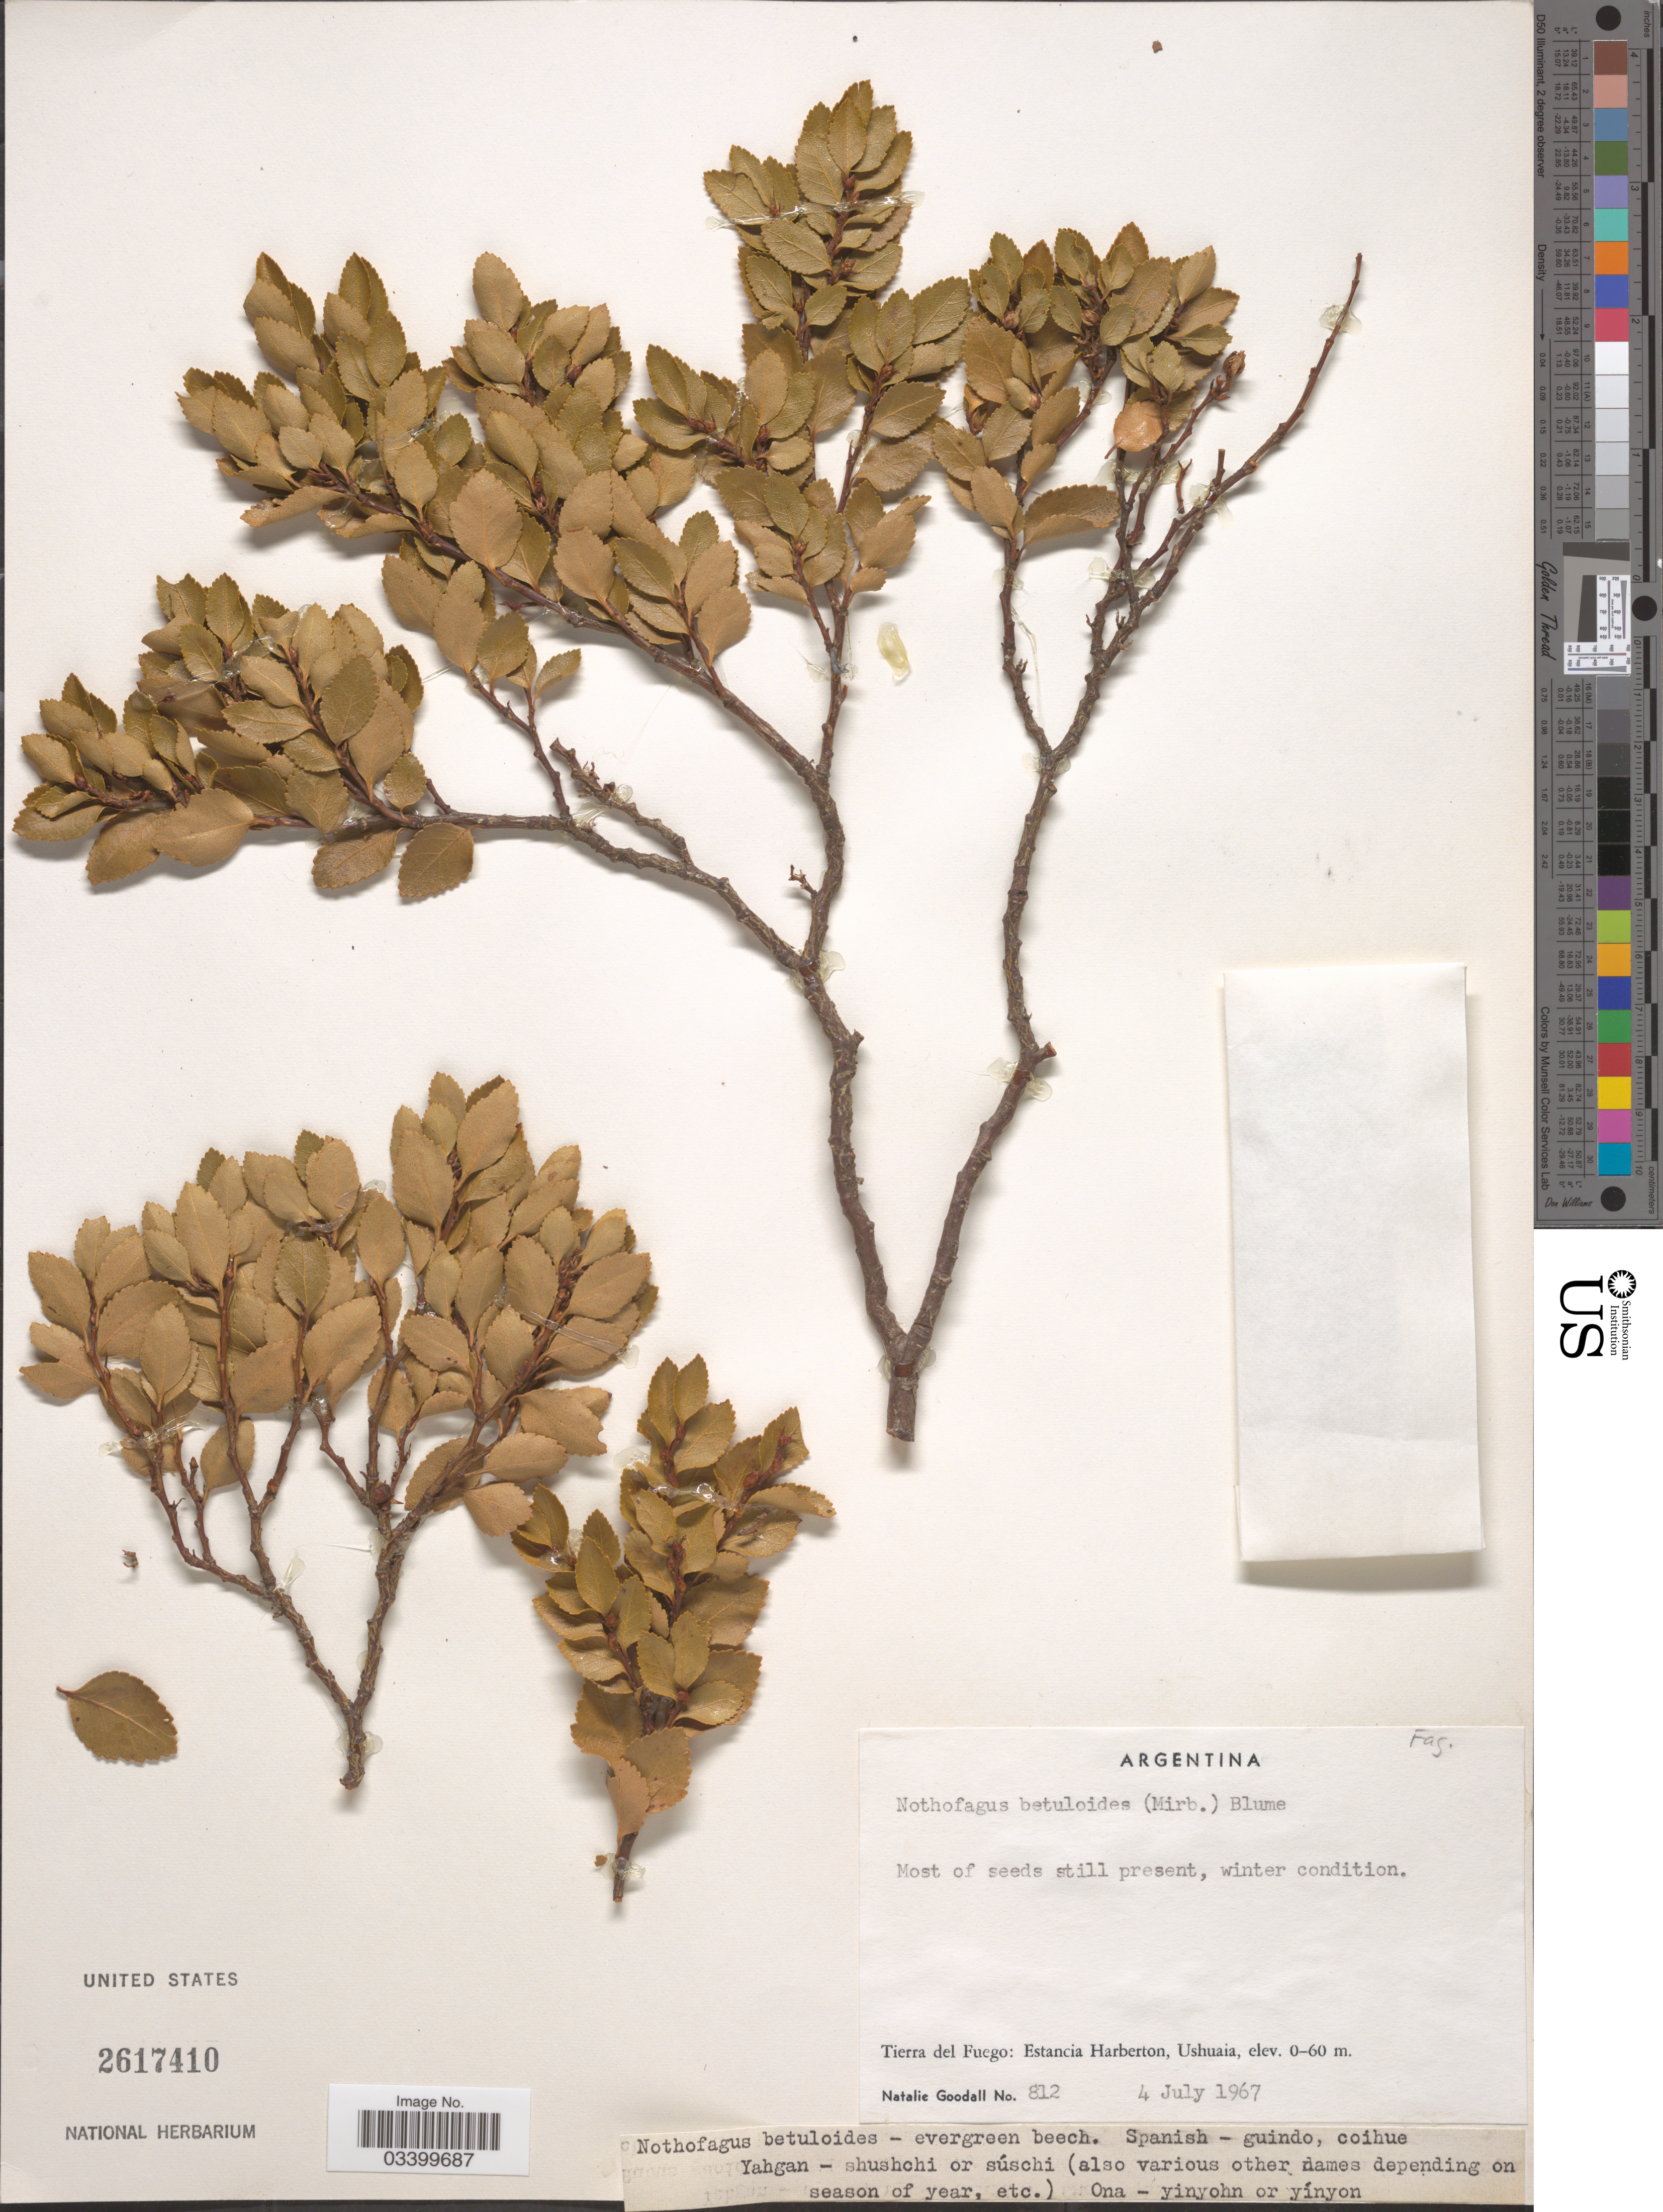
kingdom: Plantae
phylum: Tracheophyta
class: Magnoliopsida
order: Fagales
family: Nothofagaceae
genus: Nothofagus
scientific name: Nothofagus betuloides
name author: (Mirb.) Oerst.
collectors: N. Goodall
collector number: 812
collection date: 1967-07-04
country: Argentina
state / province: Tierra del Fuego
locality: Estancia Harberton, Ushuaia.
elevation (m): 0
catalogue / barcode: US 2617410